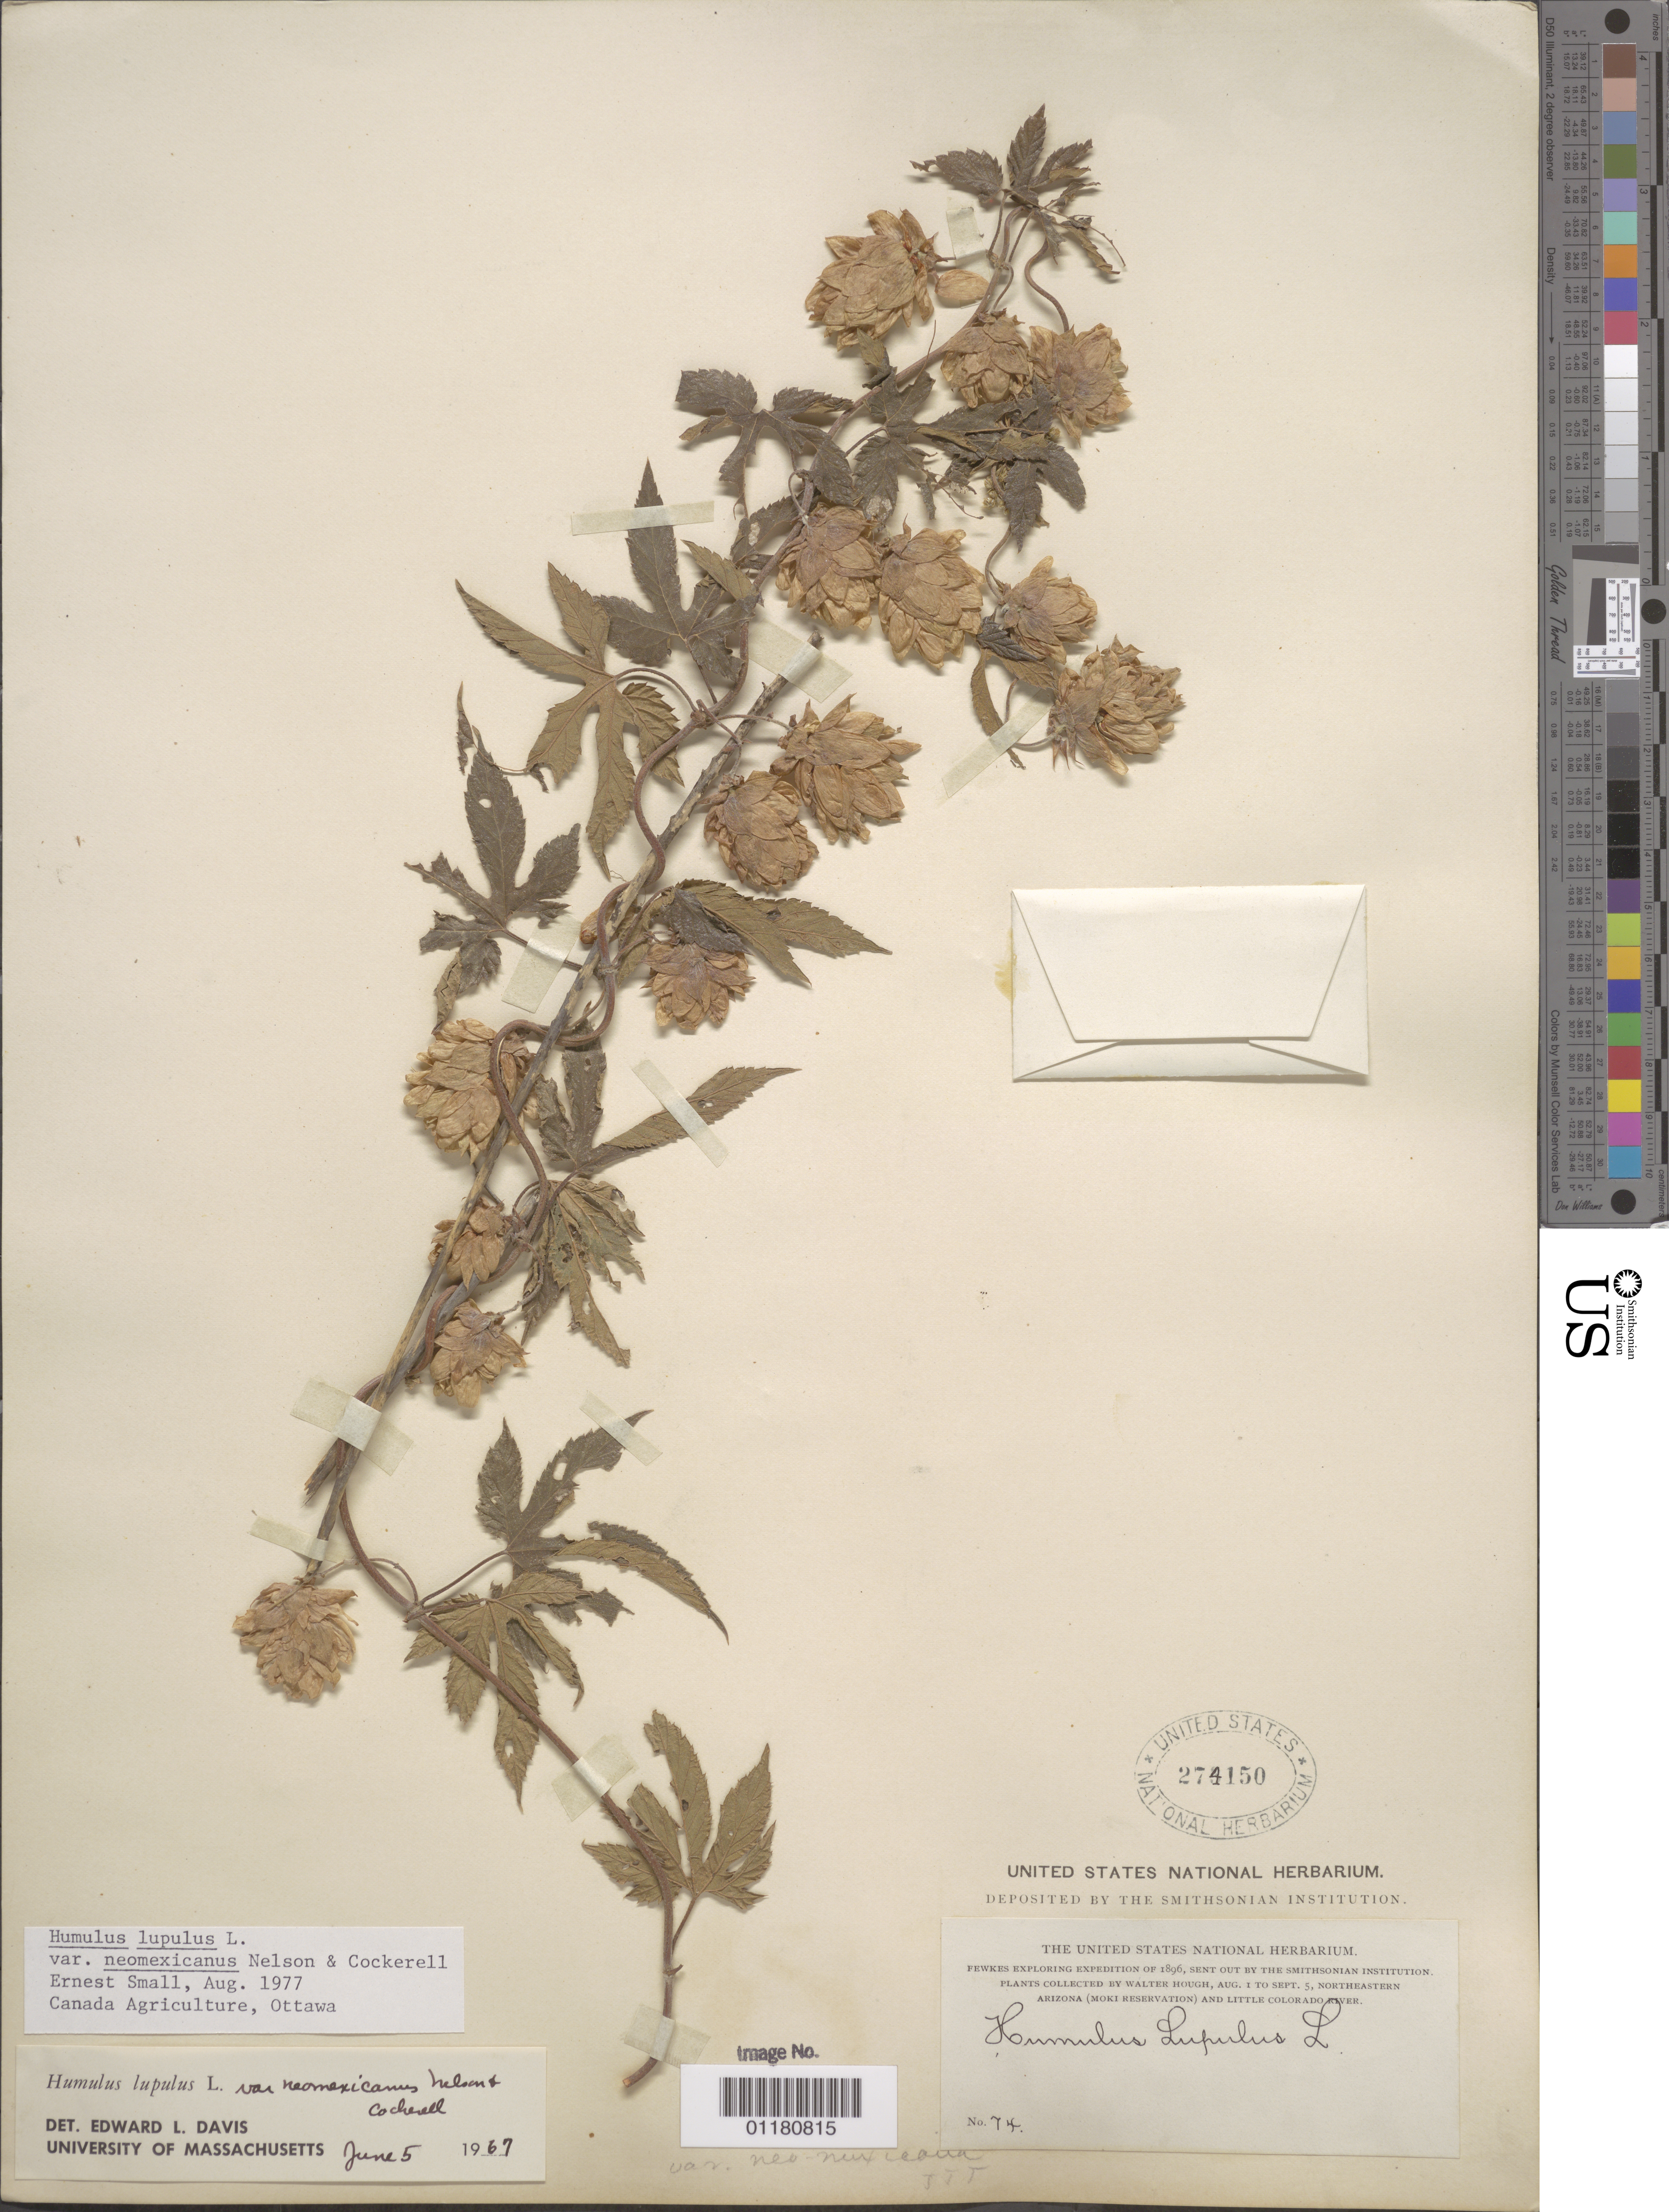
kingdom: Plantae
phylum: Tracheophyta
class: Magnoliopsida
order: Rosales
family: Cannabaceae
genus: Humulus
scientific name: Humulus neomexicanus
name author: (A. Nelson & Cockerell) Rydb.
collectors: W. Hough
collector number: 74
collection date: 1896-08-01/1896-09-05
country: United States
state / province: Arizona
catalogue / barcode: US 274150